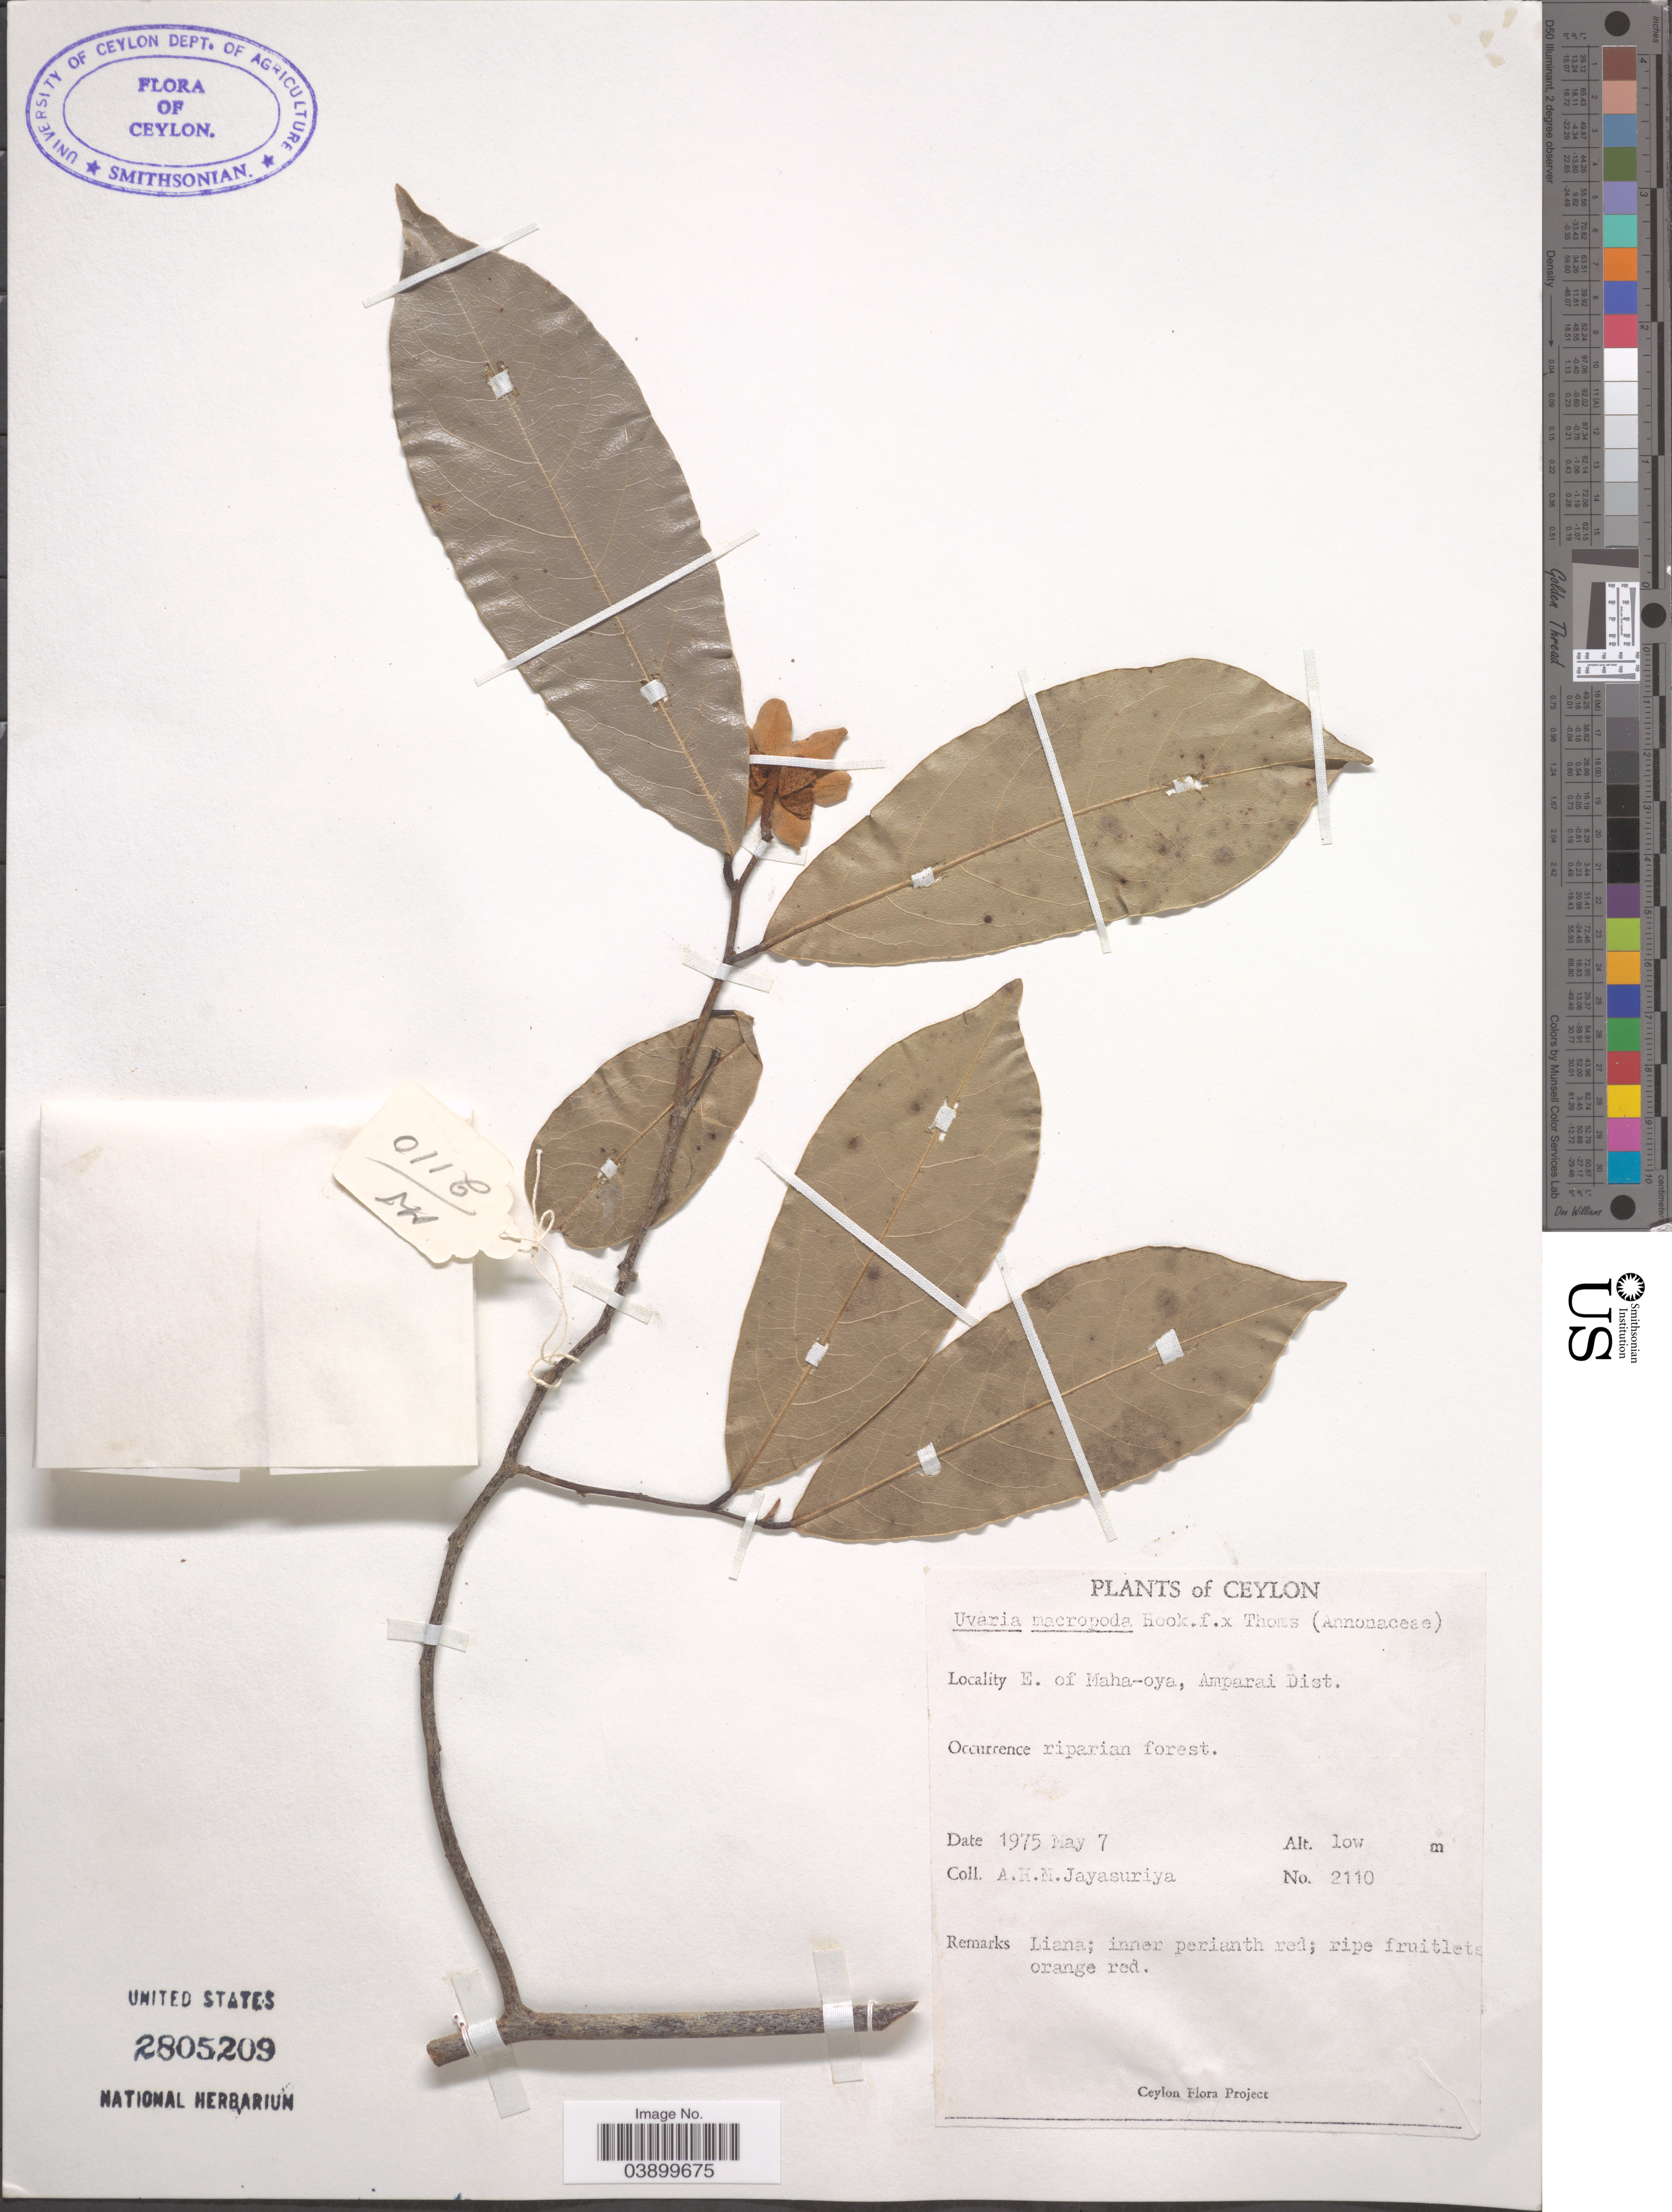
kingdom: Plantae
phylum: Tracheophyta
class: Magnoliopsida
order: Magnoliales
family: Annonaceae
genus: Uvaria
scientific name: Uvaria macropoda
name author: Hook. f. & Thomson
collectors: A. H. Jayasuriya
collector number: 2110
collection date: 1975-05-07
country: Sri Lanka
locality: Ceylon. E. of Maha-oya, Amparai Dist.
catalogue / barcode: US 2805209